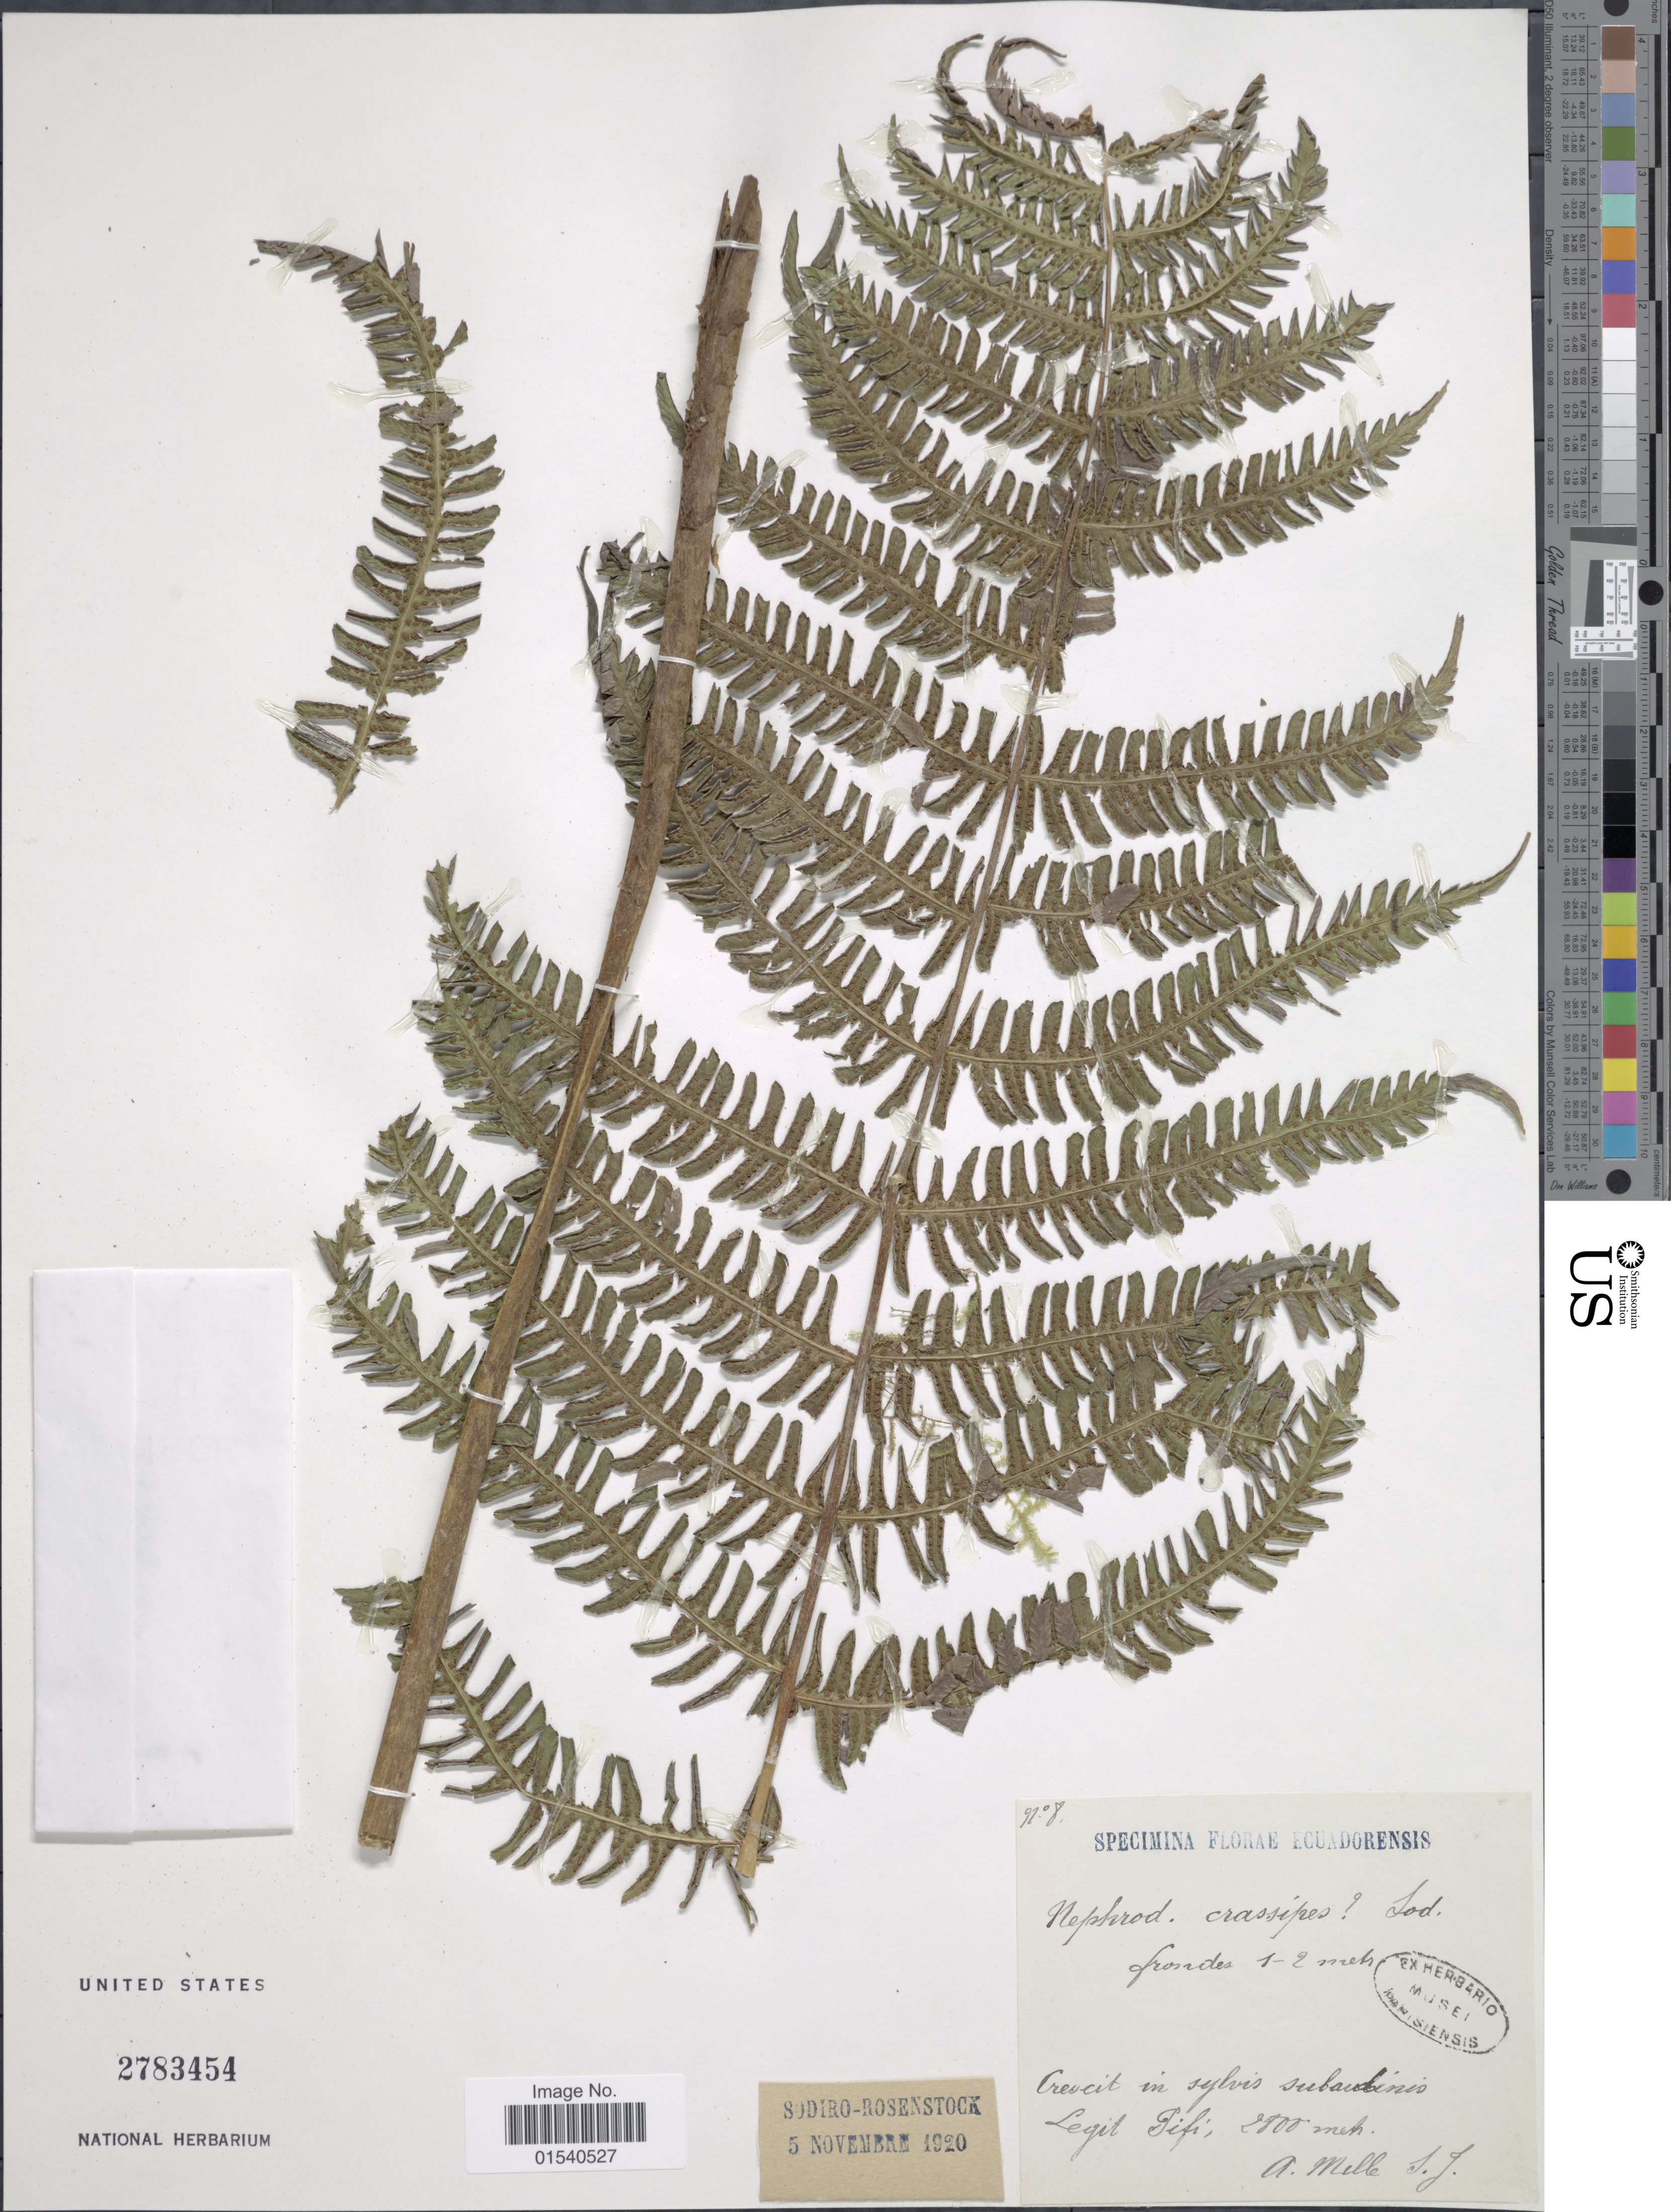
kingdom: Plantae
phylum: Tracheophyta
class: Polypodiopsida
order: Polypodiales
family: Thelypteridaceae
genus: Amauropelta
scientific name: Amauropelta pachyrachis (Kunze) comb. nov., ined 2015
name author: (Kunze)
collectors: A. Mille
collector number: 8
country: Ecuador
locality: Crescit in sylvis subandinis Pifi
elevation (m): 2800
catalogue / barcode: US 2783454